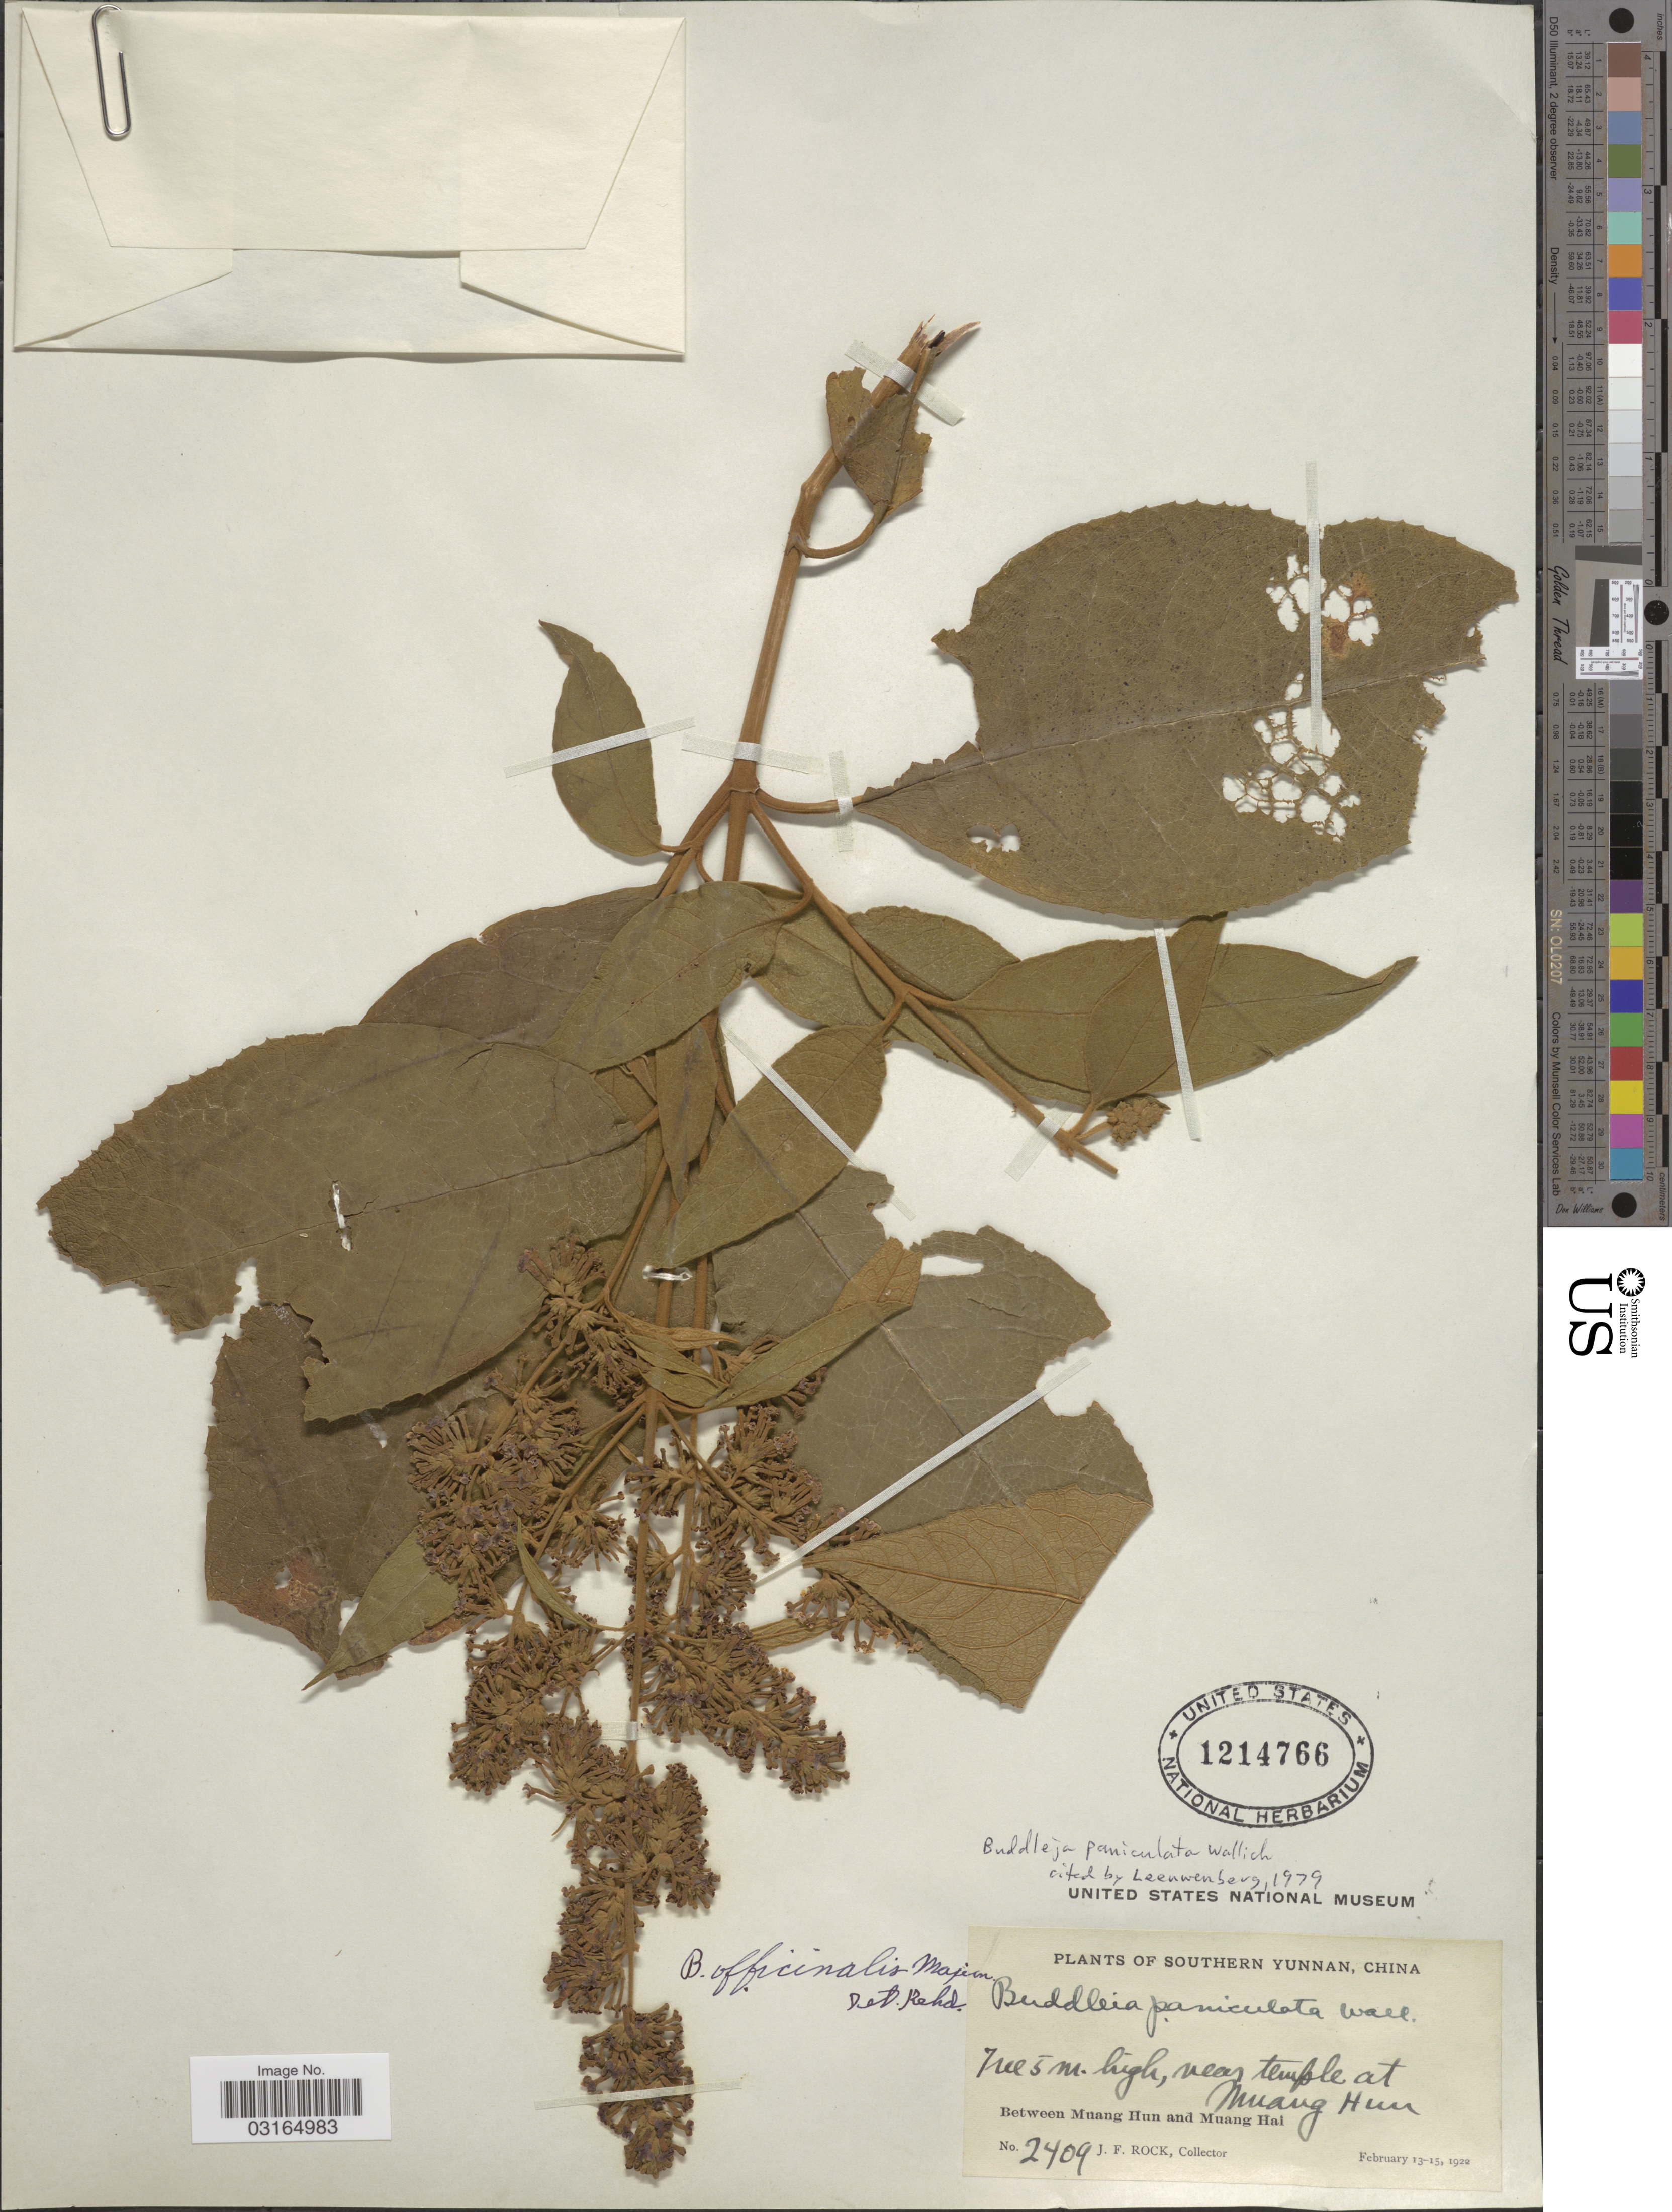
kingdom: Plantae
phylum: Tracheophyta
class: Magnoliopsida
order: Lamiales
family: Scrophulariaceae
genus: Buddleja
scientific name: Buddleja paniculata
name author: Wall.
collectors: J. Rock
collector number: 2409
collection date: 1922-02-13/1922-02-15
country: China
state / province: Yunnan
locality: Southern Yunnan. Muang Hun. Between Muang Hun and Muang Hai.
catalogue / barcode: US 1214766